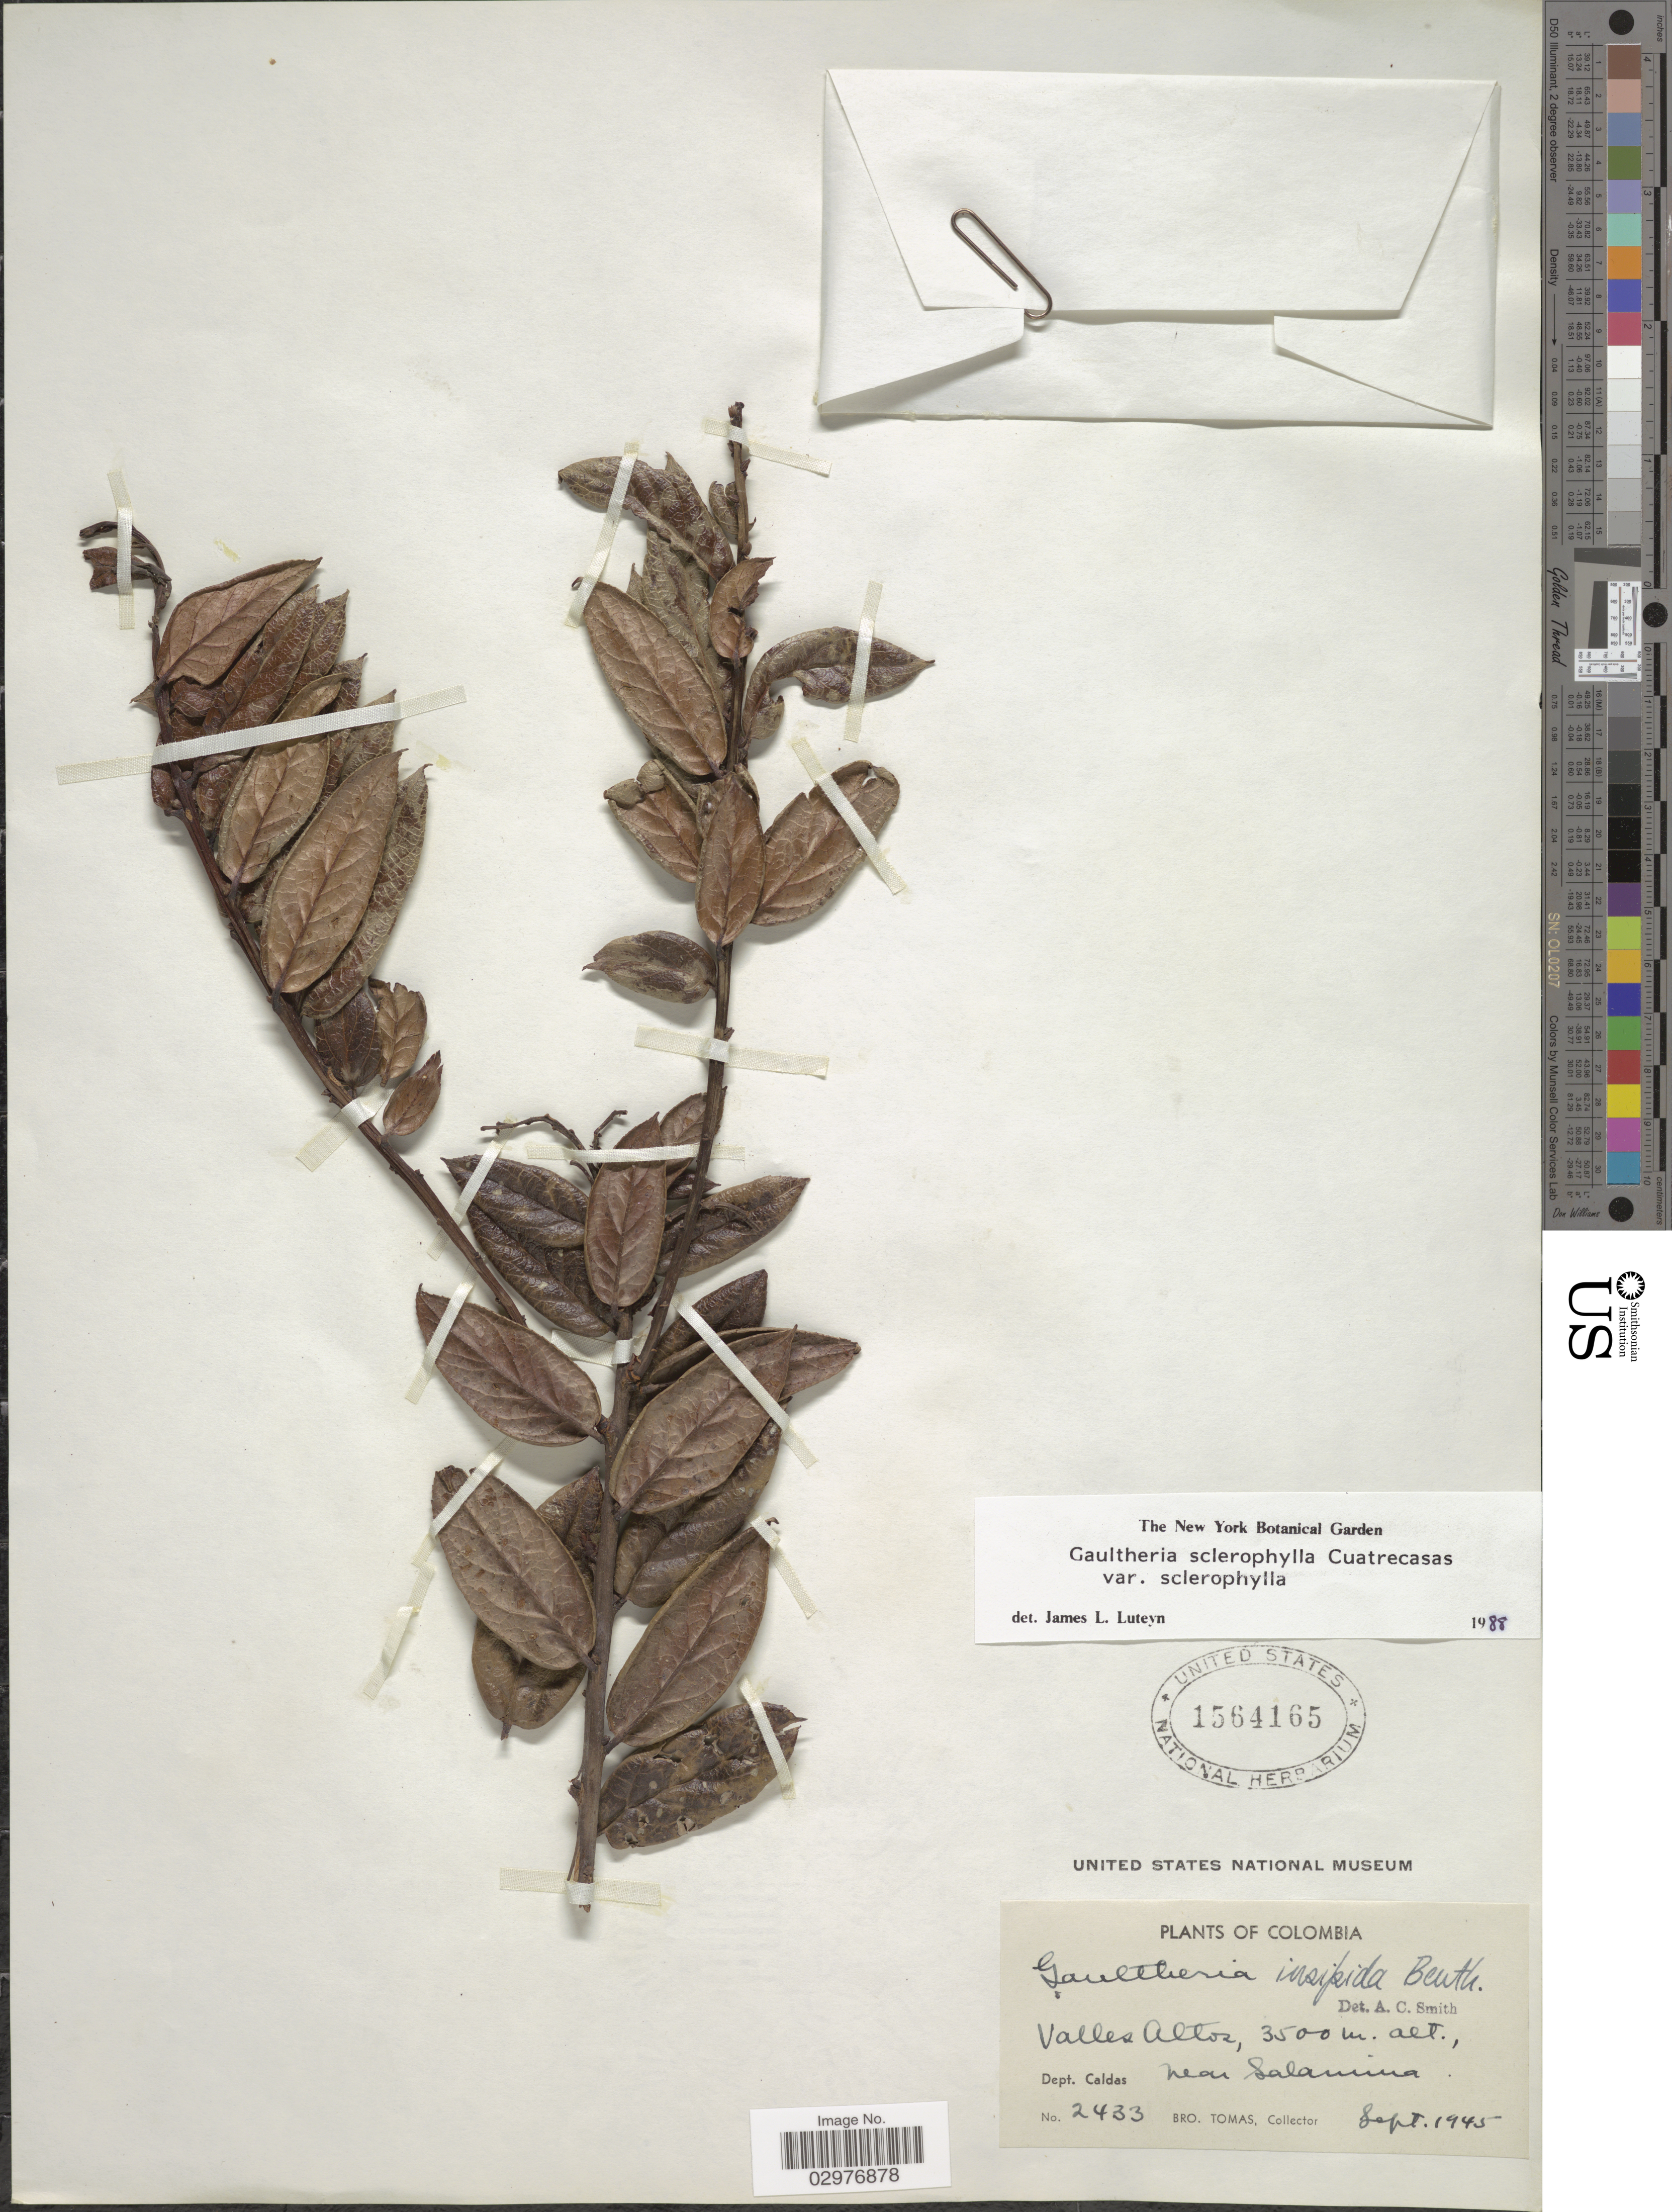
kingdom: Plantae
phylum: Tracheophyta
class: Magnoliopsida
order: Ericales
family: Ericaceae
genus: Gaultheria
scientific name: Gaultheria sclerophylla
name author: Cuatrec.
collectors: B. Tomas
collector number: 2433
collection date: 1945-09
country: Colombia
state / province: Caldas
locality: Valles Altos. Dept. Caldas. Near Salamina.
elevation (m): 3500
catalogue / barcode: US 1564165